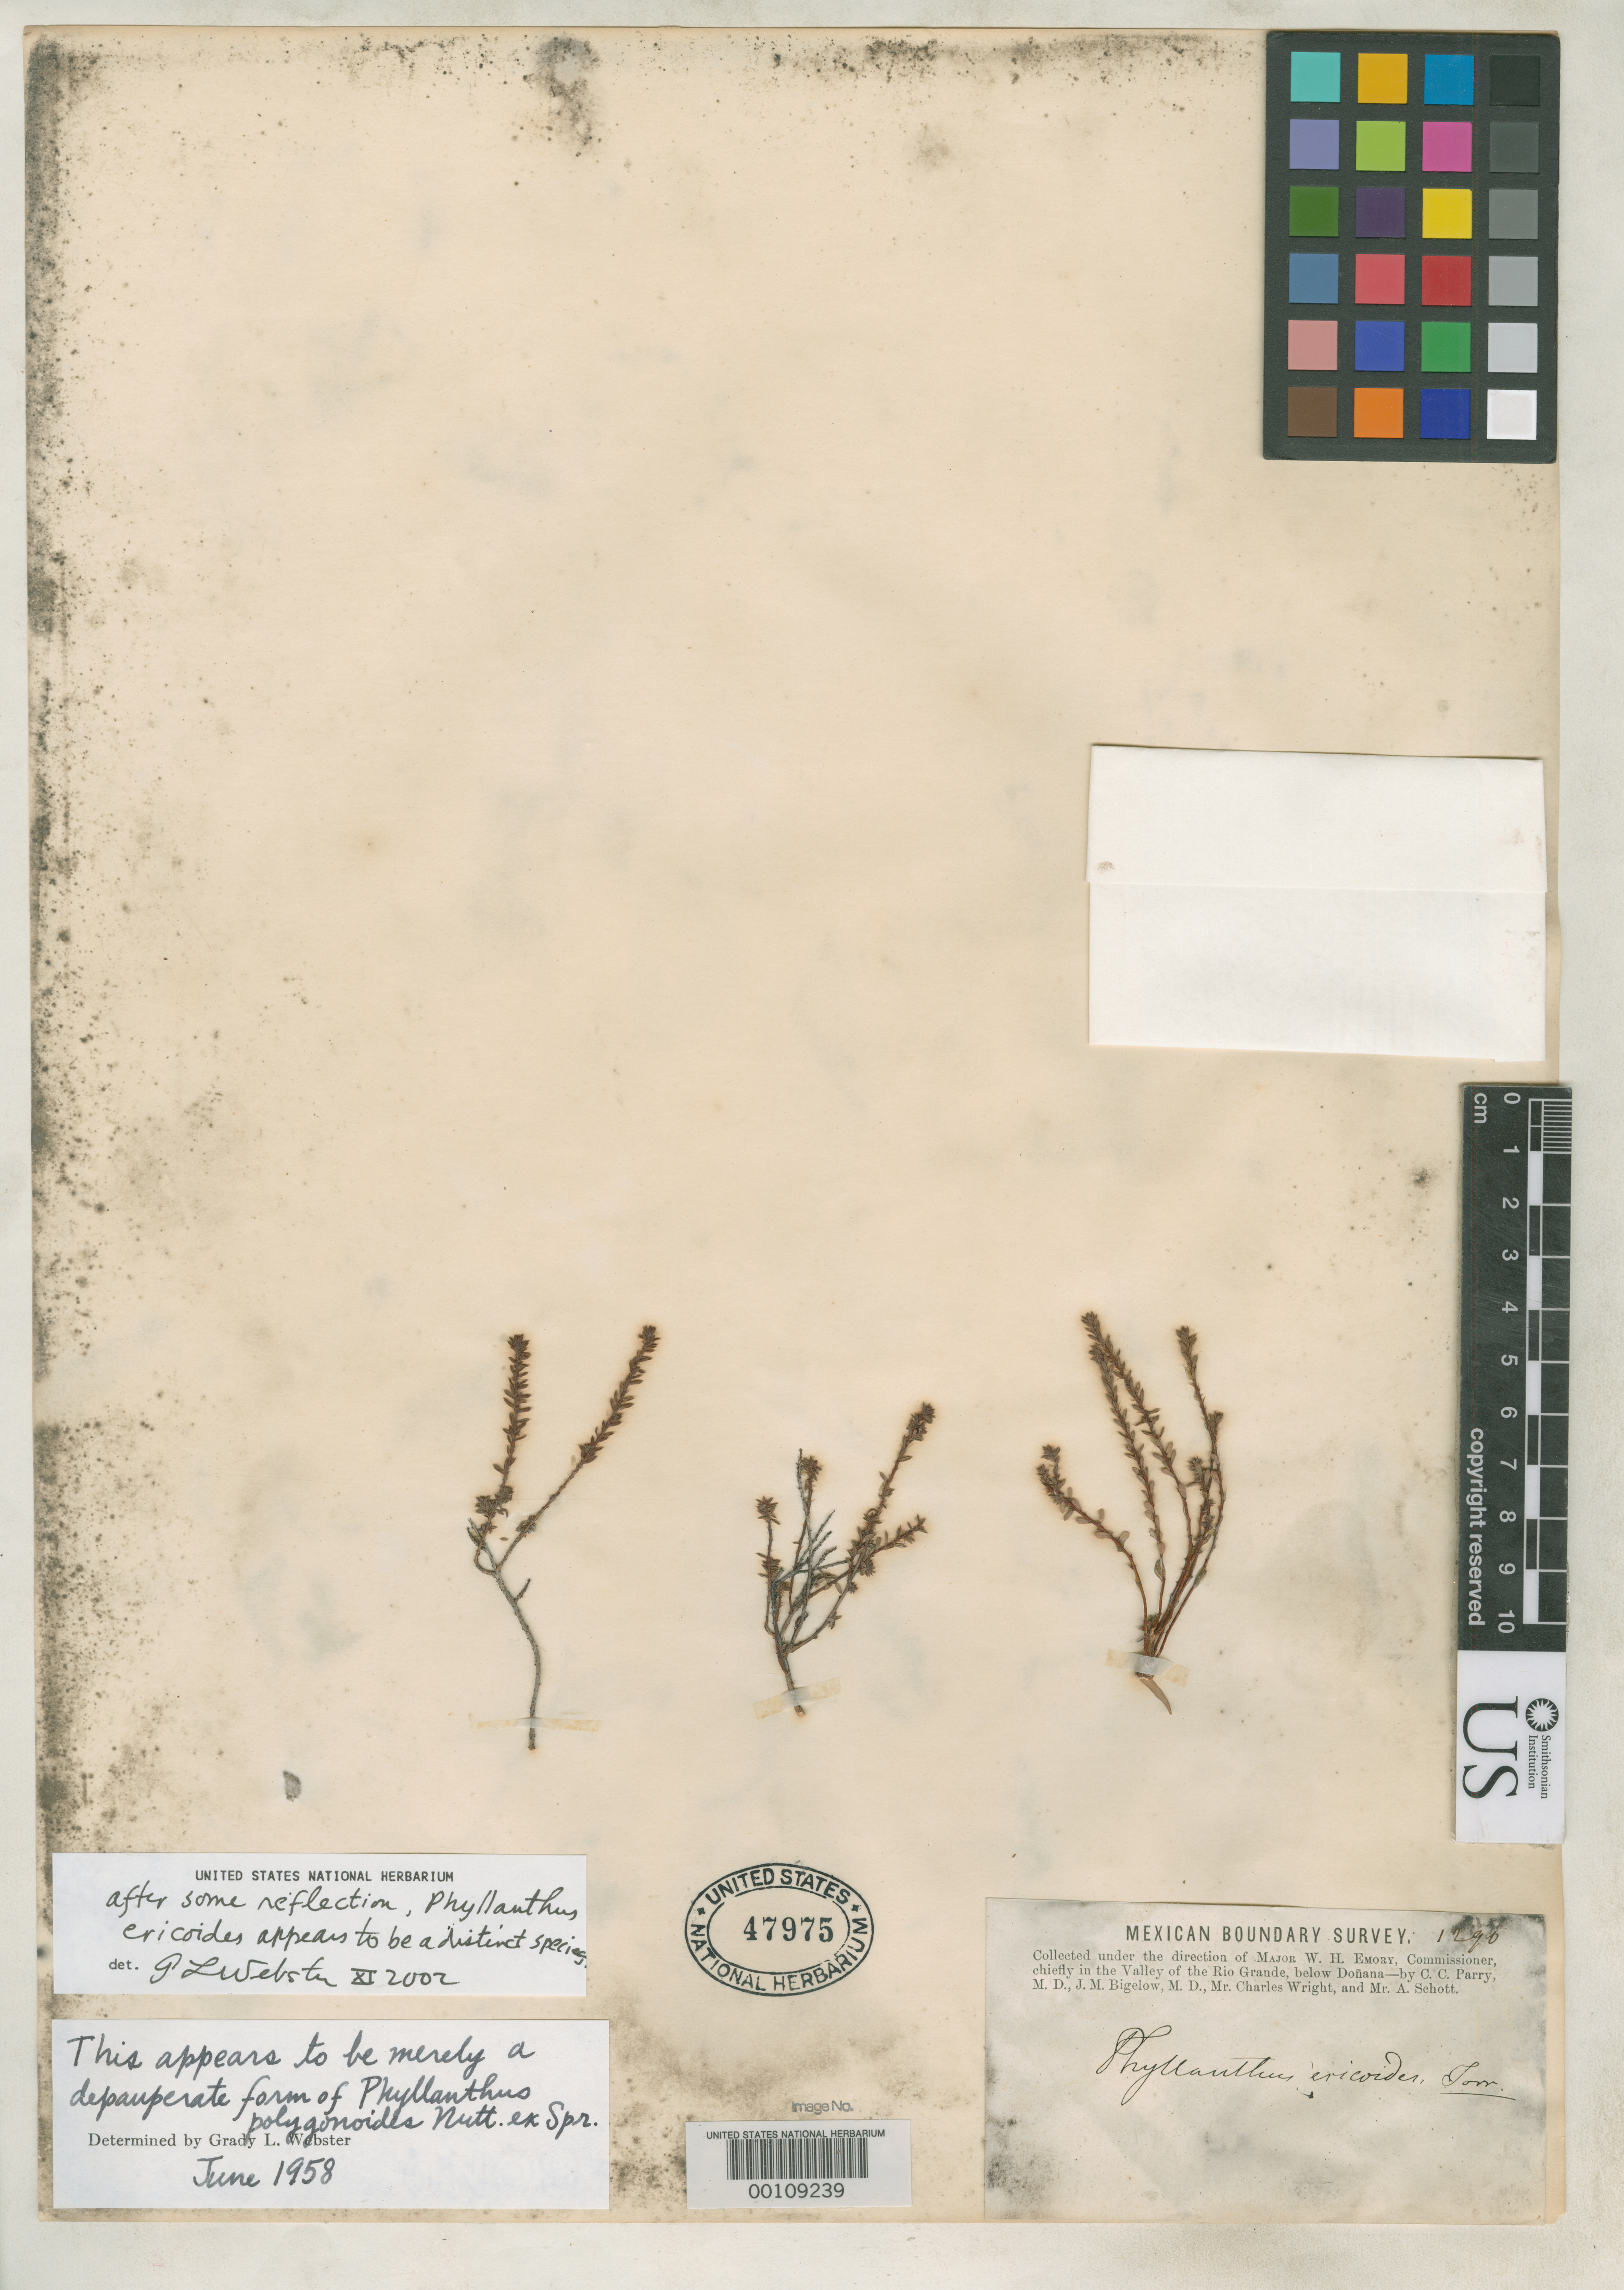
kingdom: Plantae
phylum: Tracheophyta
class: Magnoliopsida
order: Malpighiales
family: Phyllanthaceae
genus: Phyllanthus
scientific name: Phyllanthus ericoides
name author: Torr. in Emory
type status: Isotype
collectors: C. C. Parry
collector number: Mex. Bound. Surv. 1290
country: Mexico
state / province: Chihuahua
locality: Near Rio Grande.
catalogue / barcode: US 47975